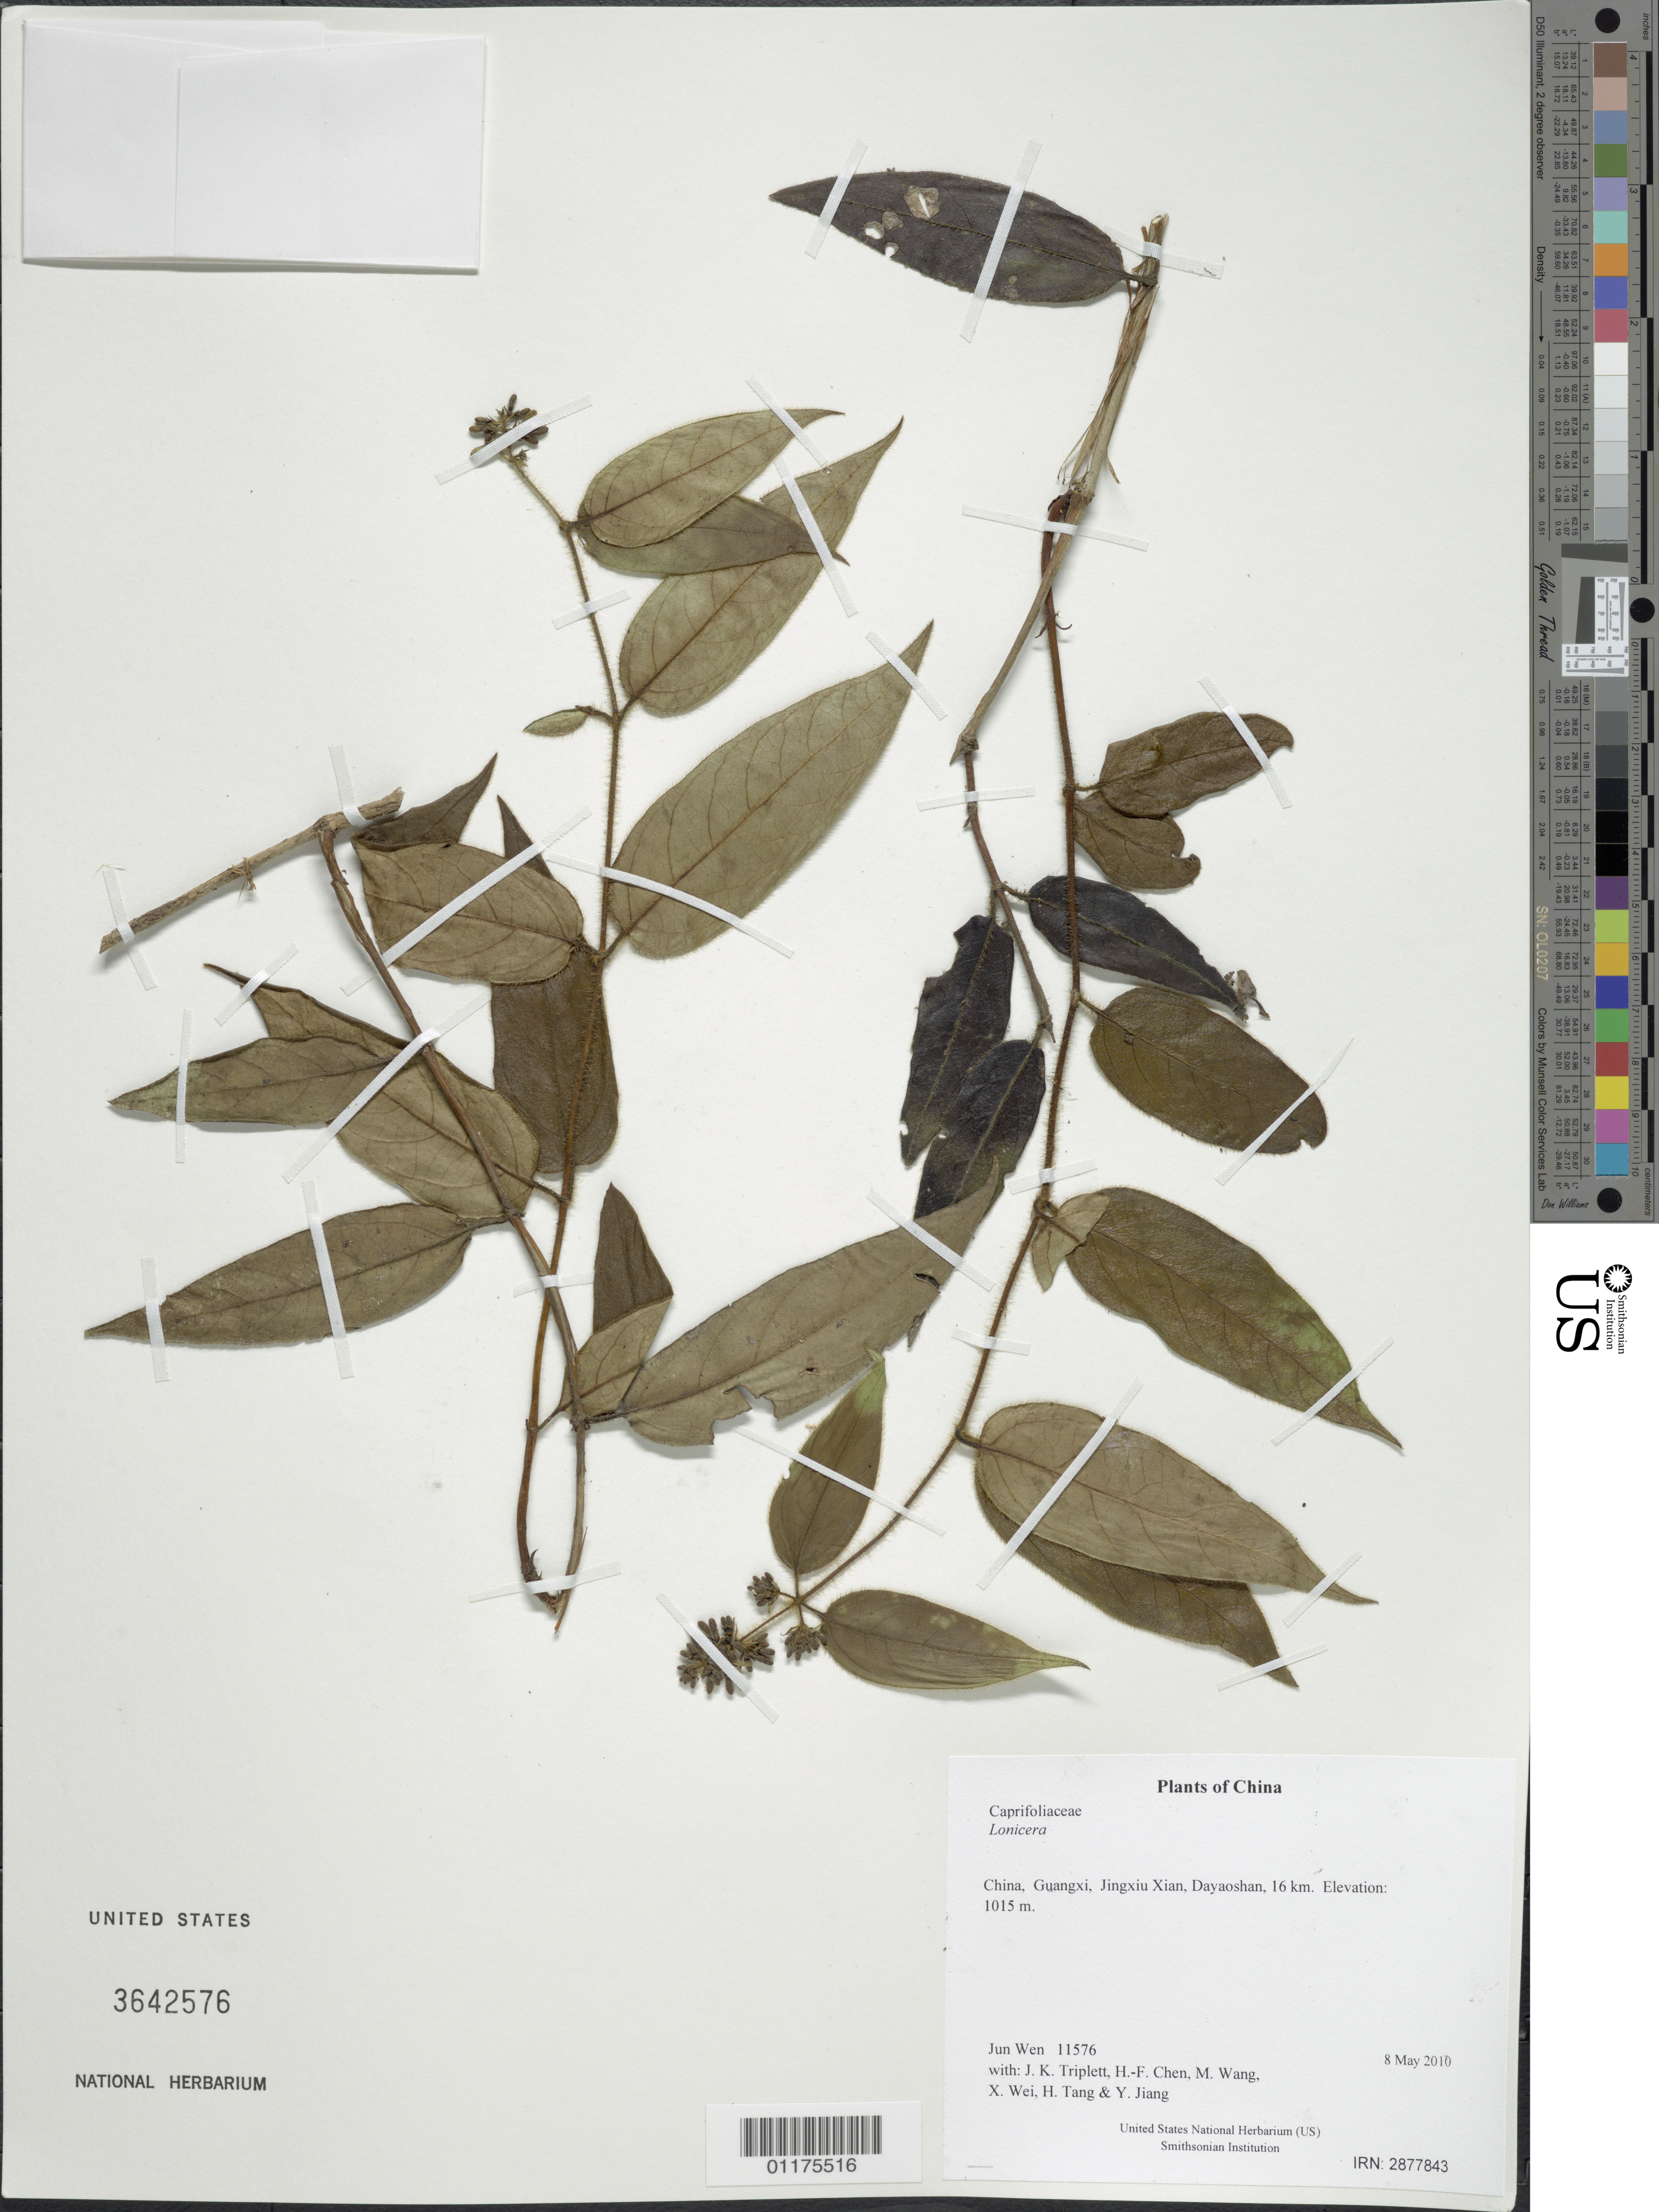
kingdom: Plantae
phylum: Tracheophyta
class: Magnoliopsida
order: Dipsacales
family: Caprifoliaceae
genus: Lonicera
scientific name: Lonicera sp.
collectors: J. Wen, J. K. Triplett, H.-F. Chen, M. Wang, X. Wei, H. Tang & Y. Jiang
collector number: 11576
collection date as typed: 8 May 2010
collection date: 2010-05-08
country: China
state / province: Guangxi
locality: Jingxiu Xian, Dayaoshan, 16 km.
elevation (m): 1015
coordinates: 24 08.714 N, 110 14.355 E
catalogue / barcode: US 3642576